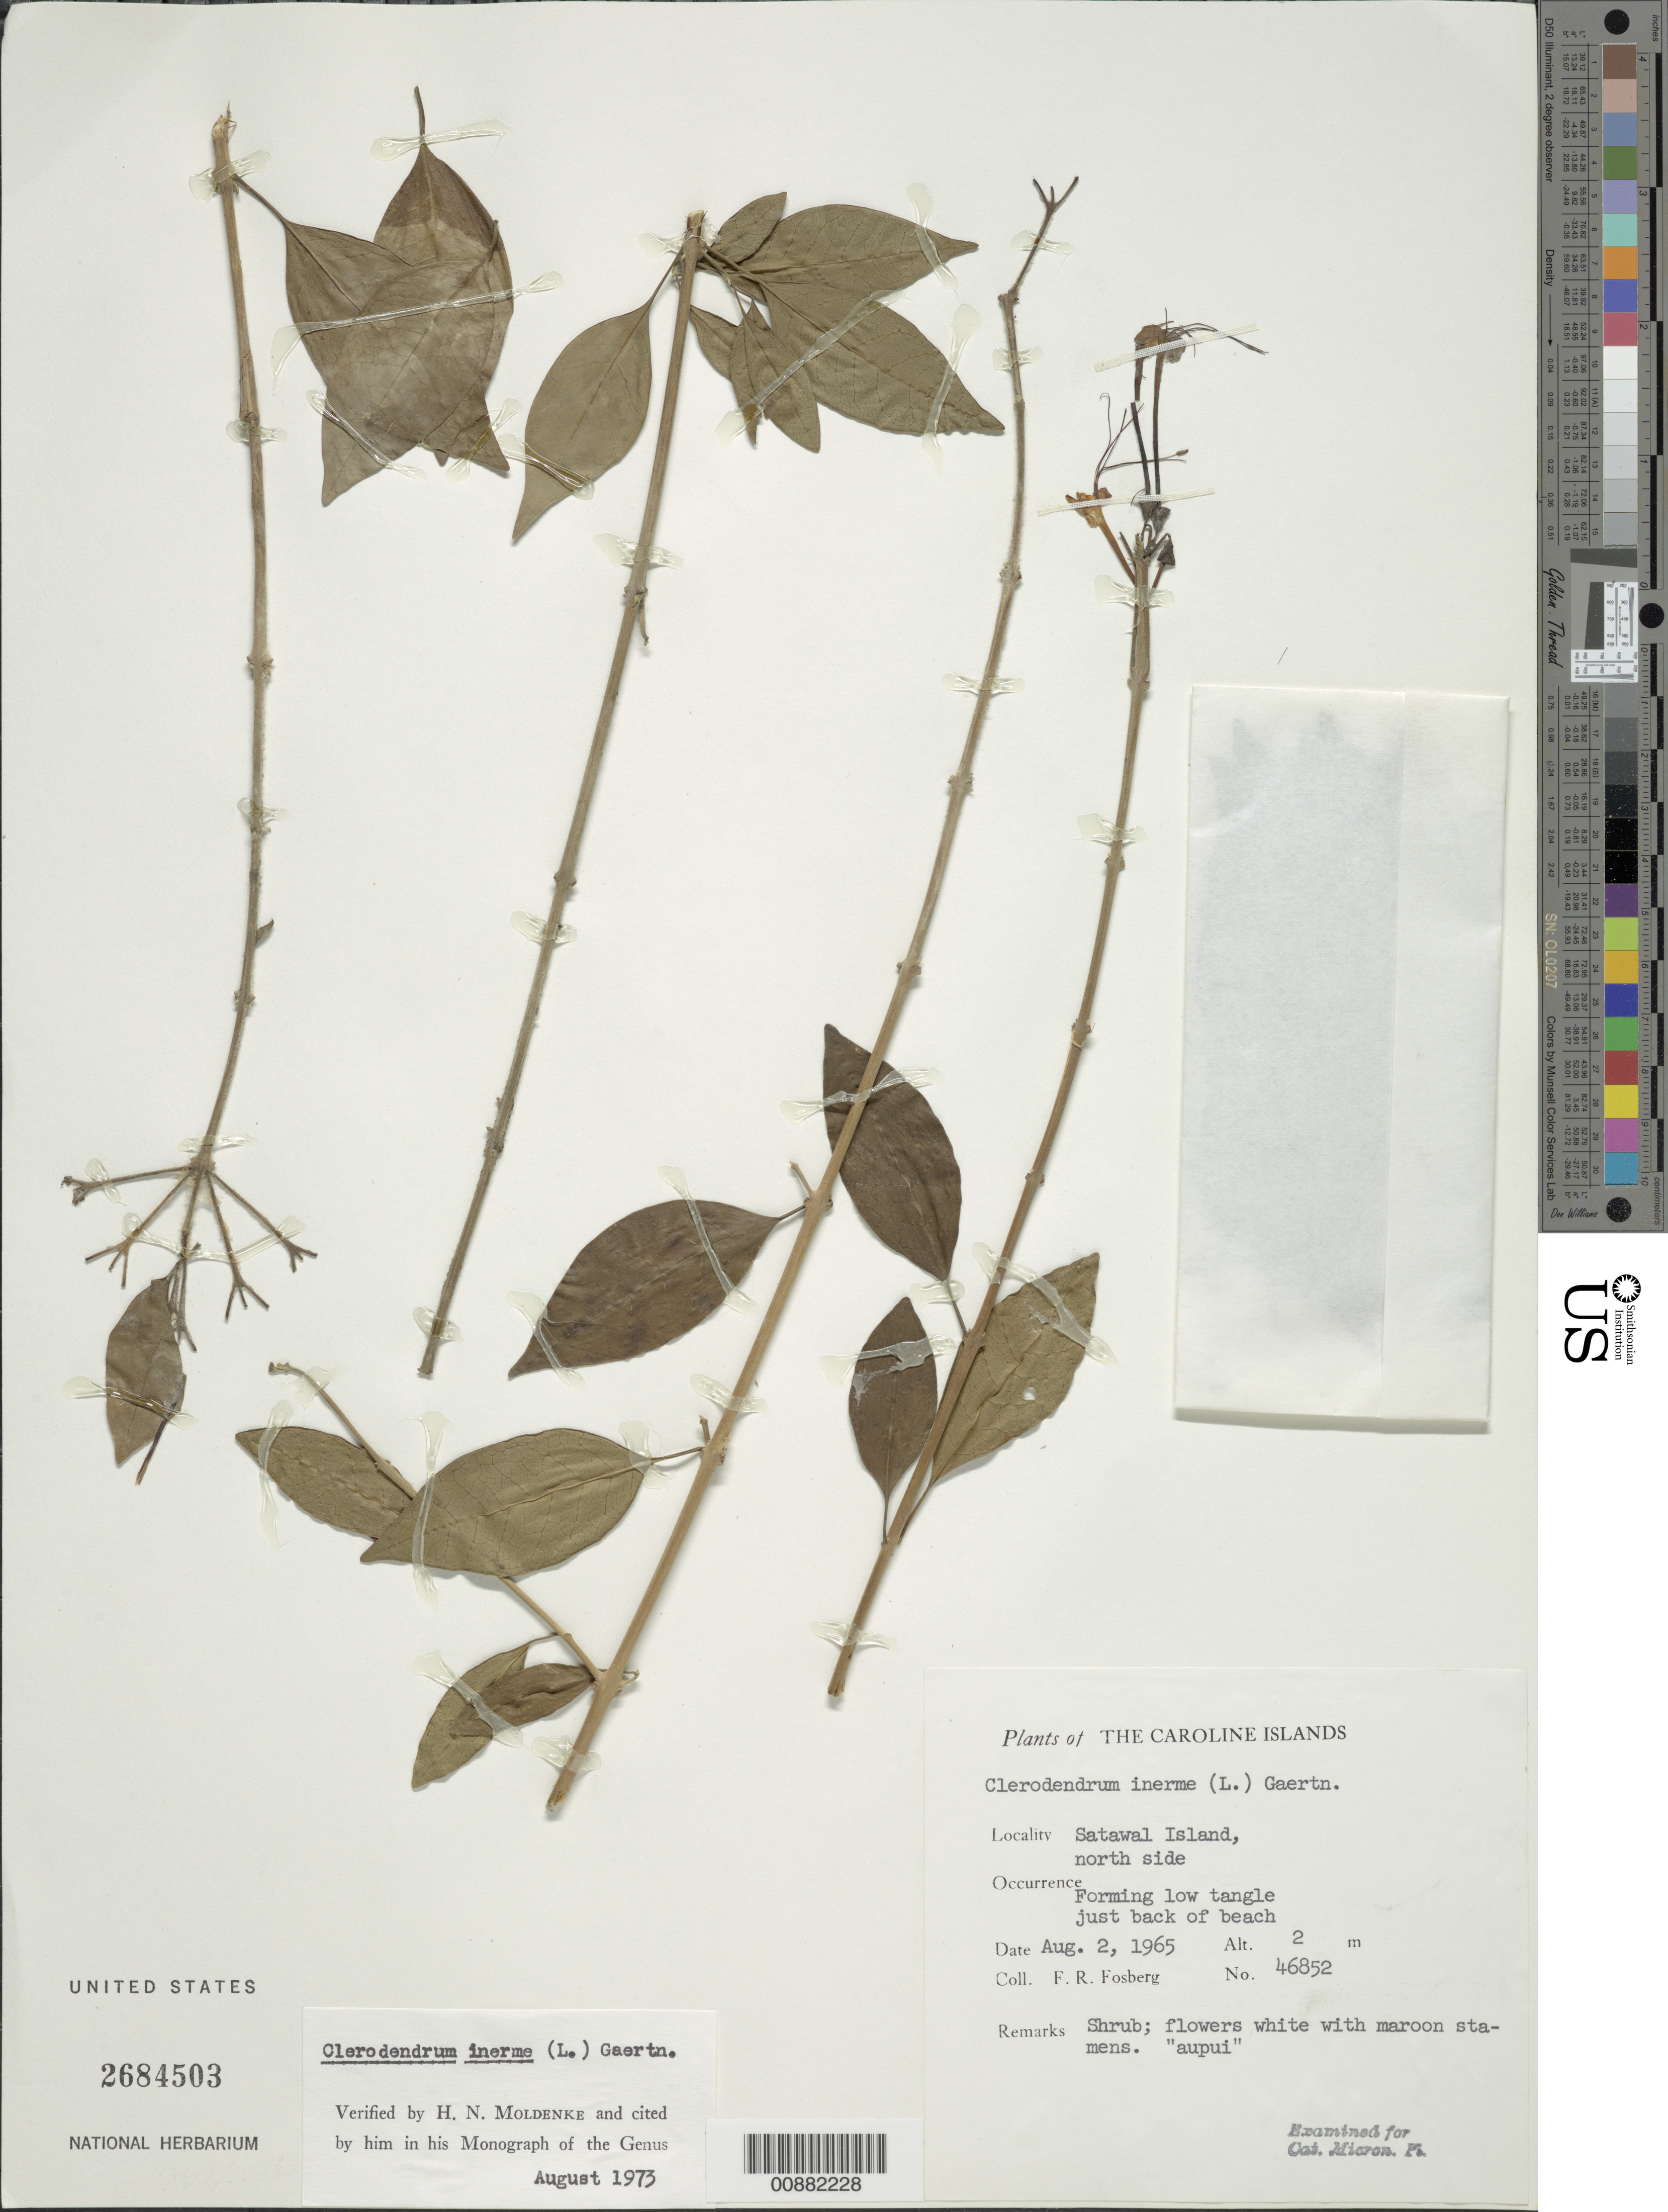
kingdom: Plantae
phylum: Tracheophyta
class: Magnoliopsida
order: Lamiales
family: Lamiaceae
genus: Clerodendrum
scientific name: Clerodendrum inerme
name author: (L.) Gaertn.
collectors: F. R. Fosberg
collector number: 46852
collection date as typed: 02 Aug 1965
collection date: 1965-08-02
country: Micronesia, Federated States of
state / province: Yap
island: Satawal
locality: Satawal island, north side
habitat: forming low tangle, just back from beach.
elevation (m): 2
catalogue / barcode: US 2684503